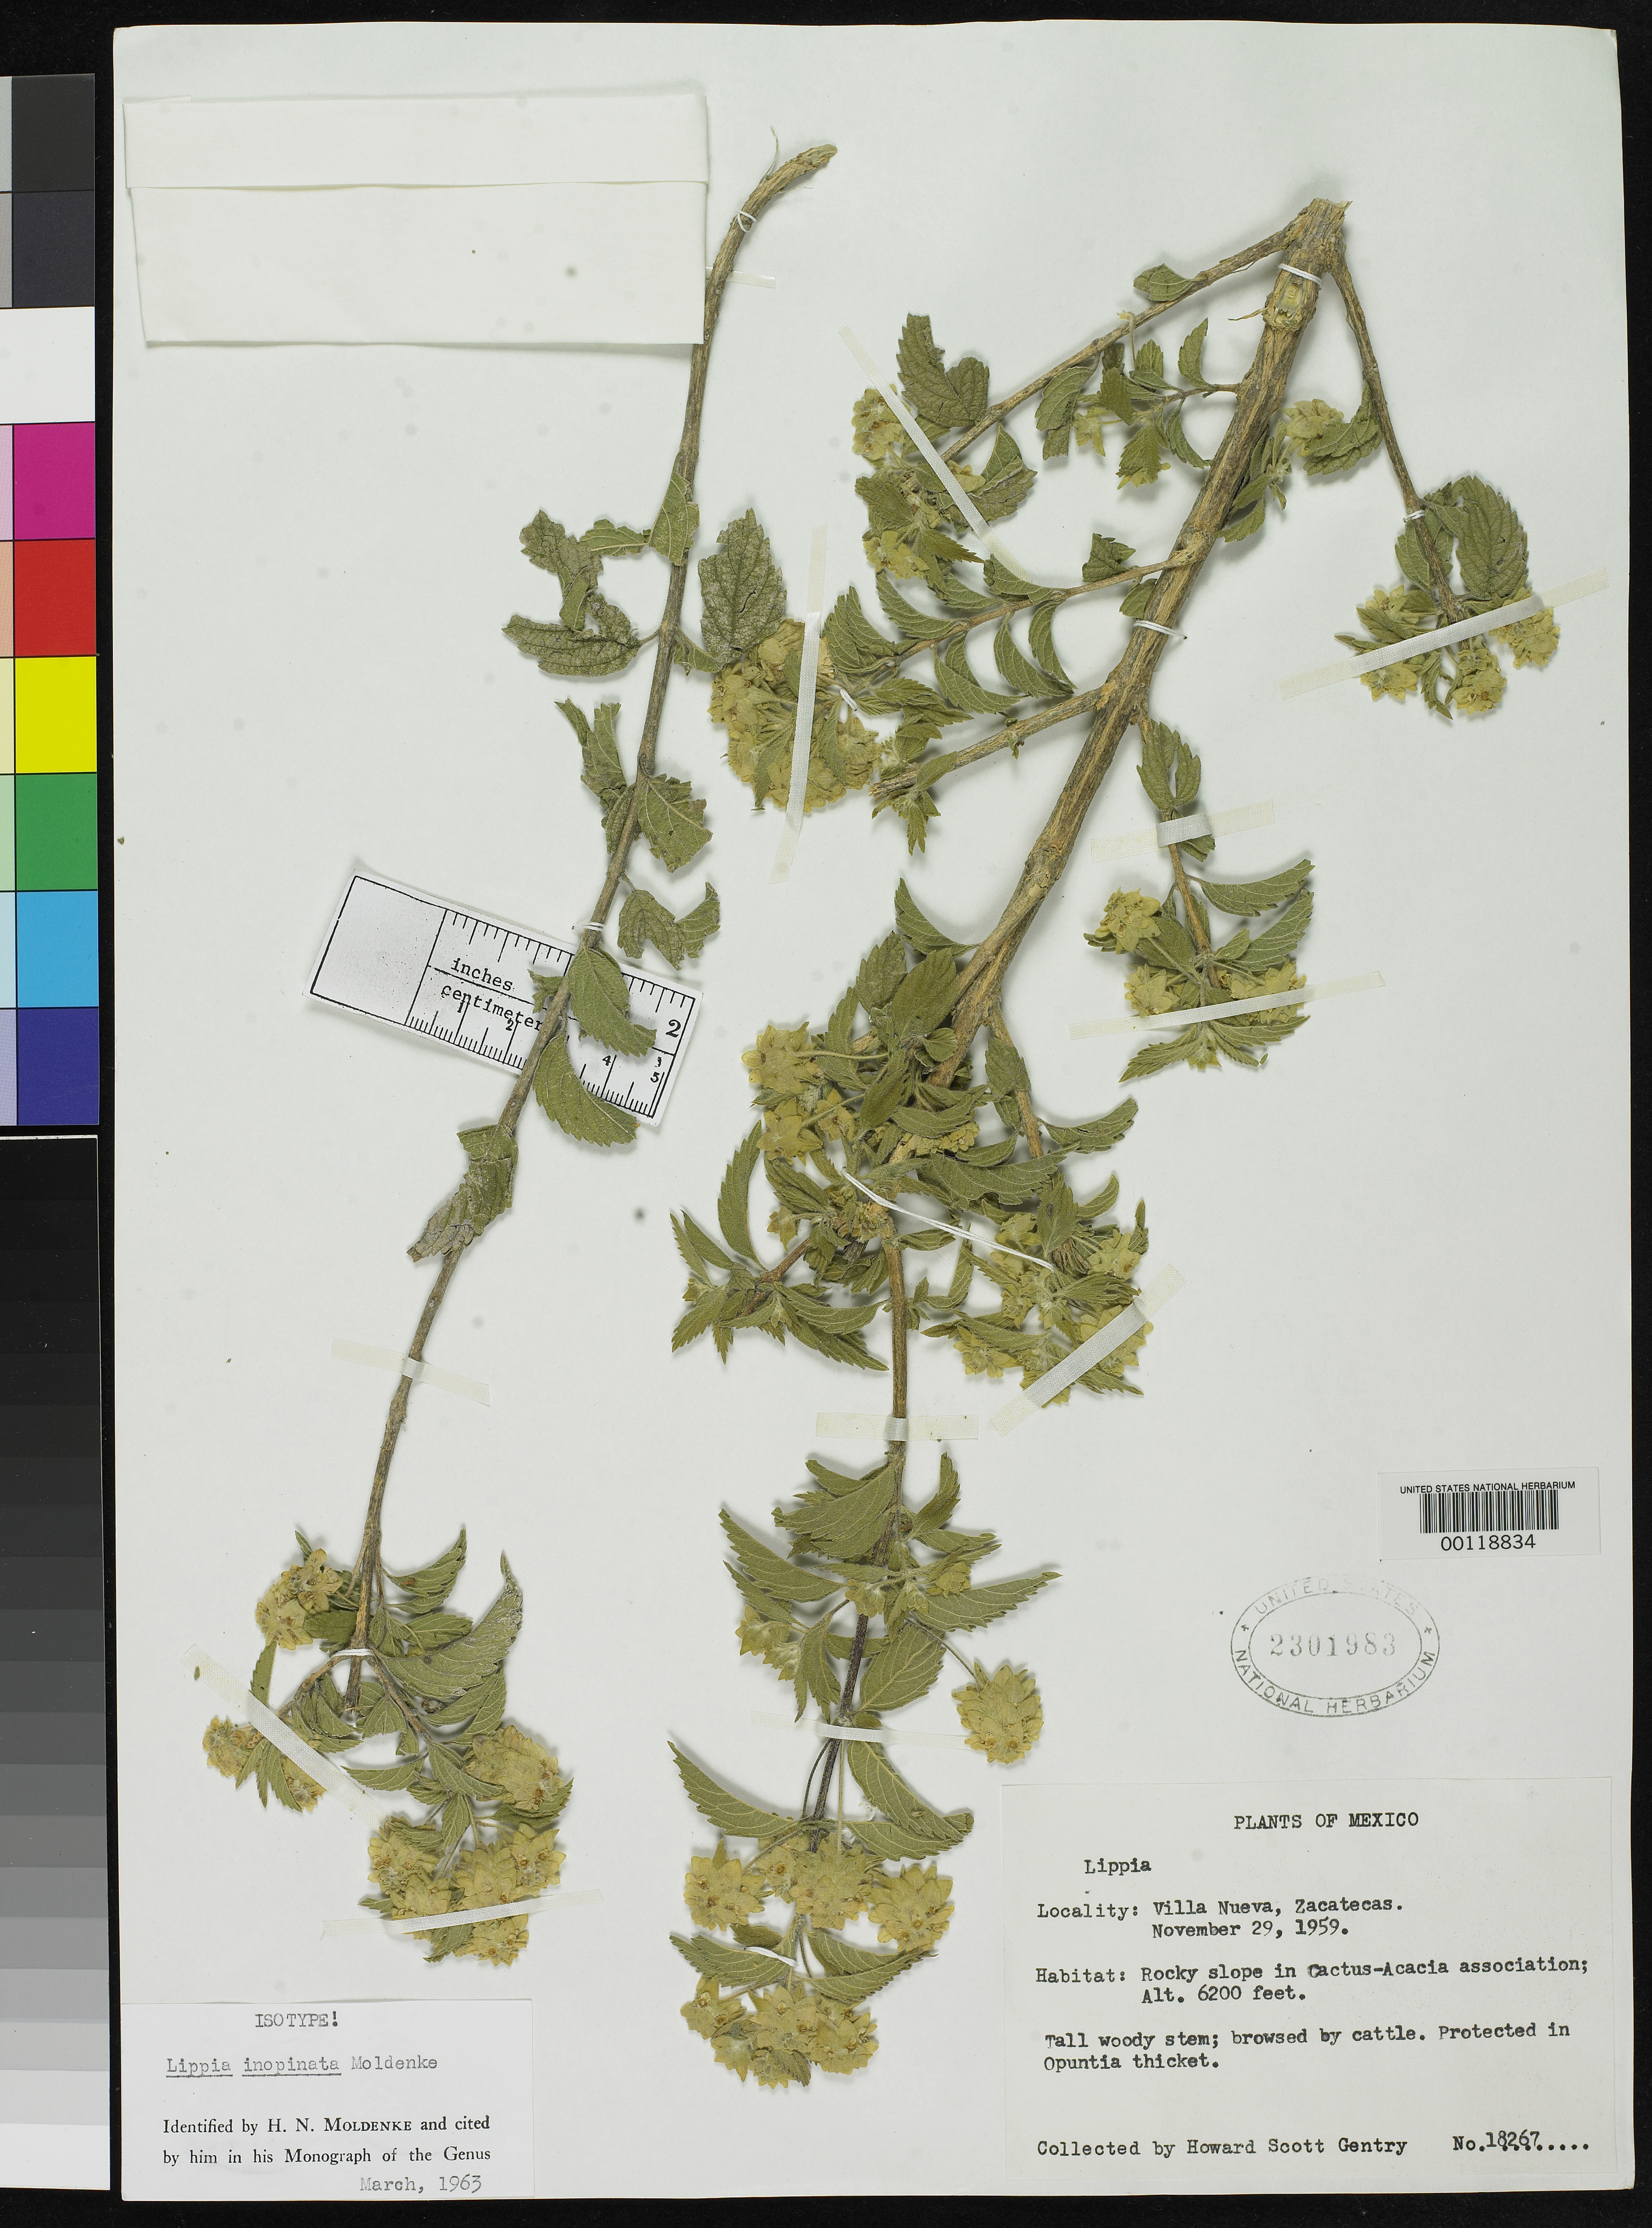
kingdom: Plantae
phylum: Tracheophyta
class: Magnoliopsida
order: Lamiales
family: Verbenaceae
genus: Lippia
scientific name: Lippia inopinata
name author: Moldenke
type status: Type Fragment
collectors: H. S. Gentry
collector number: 18267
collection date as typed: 29 Nov 1959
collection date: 1959-11-29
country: Mexico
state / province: Zacatecas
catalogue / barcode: US 2301983